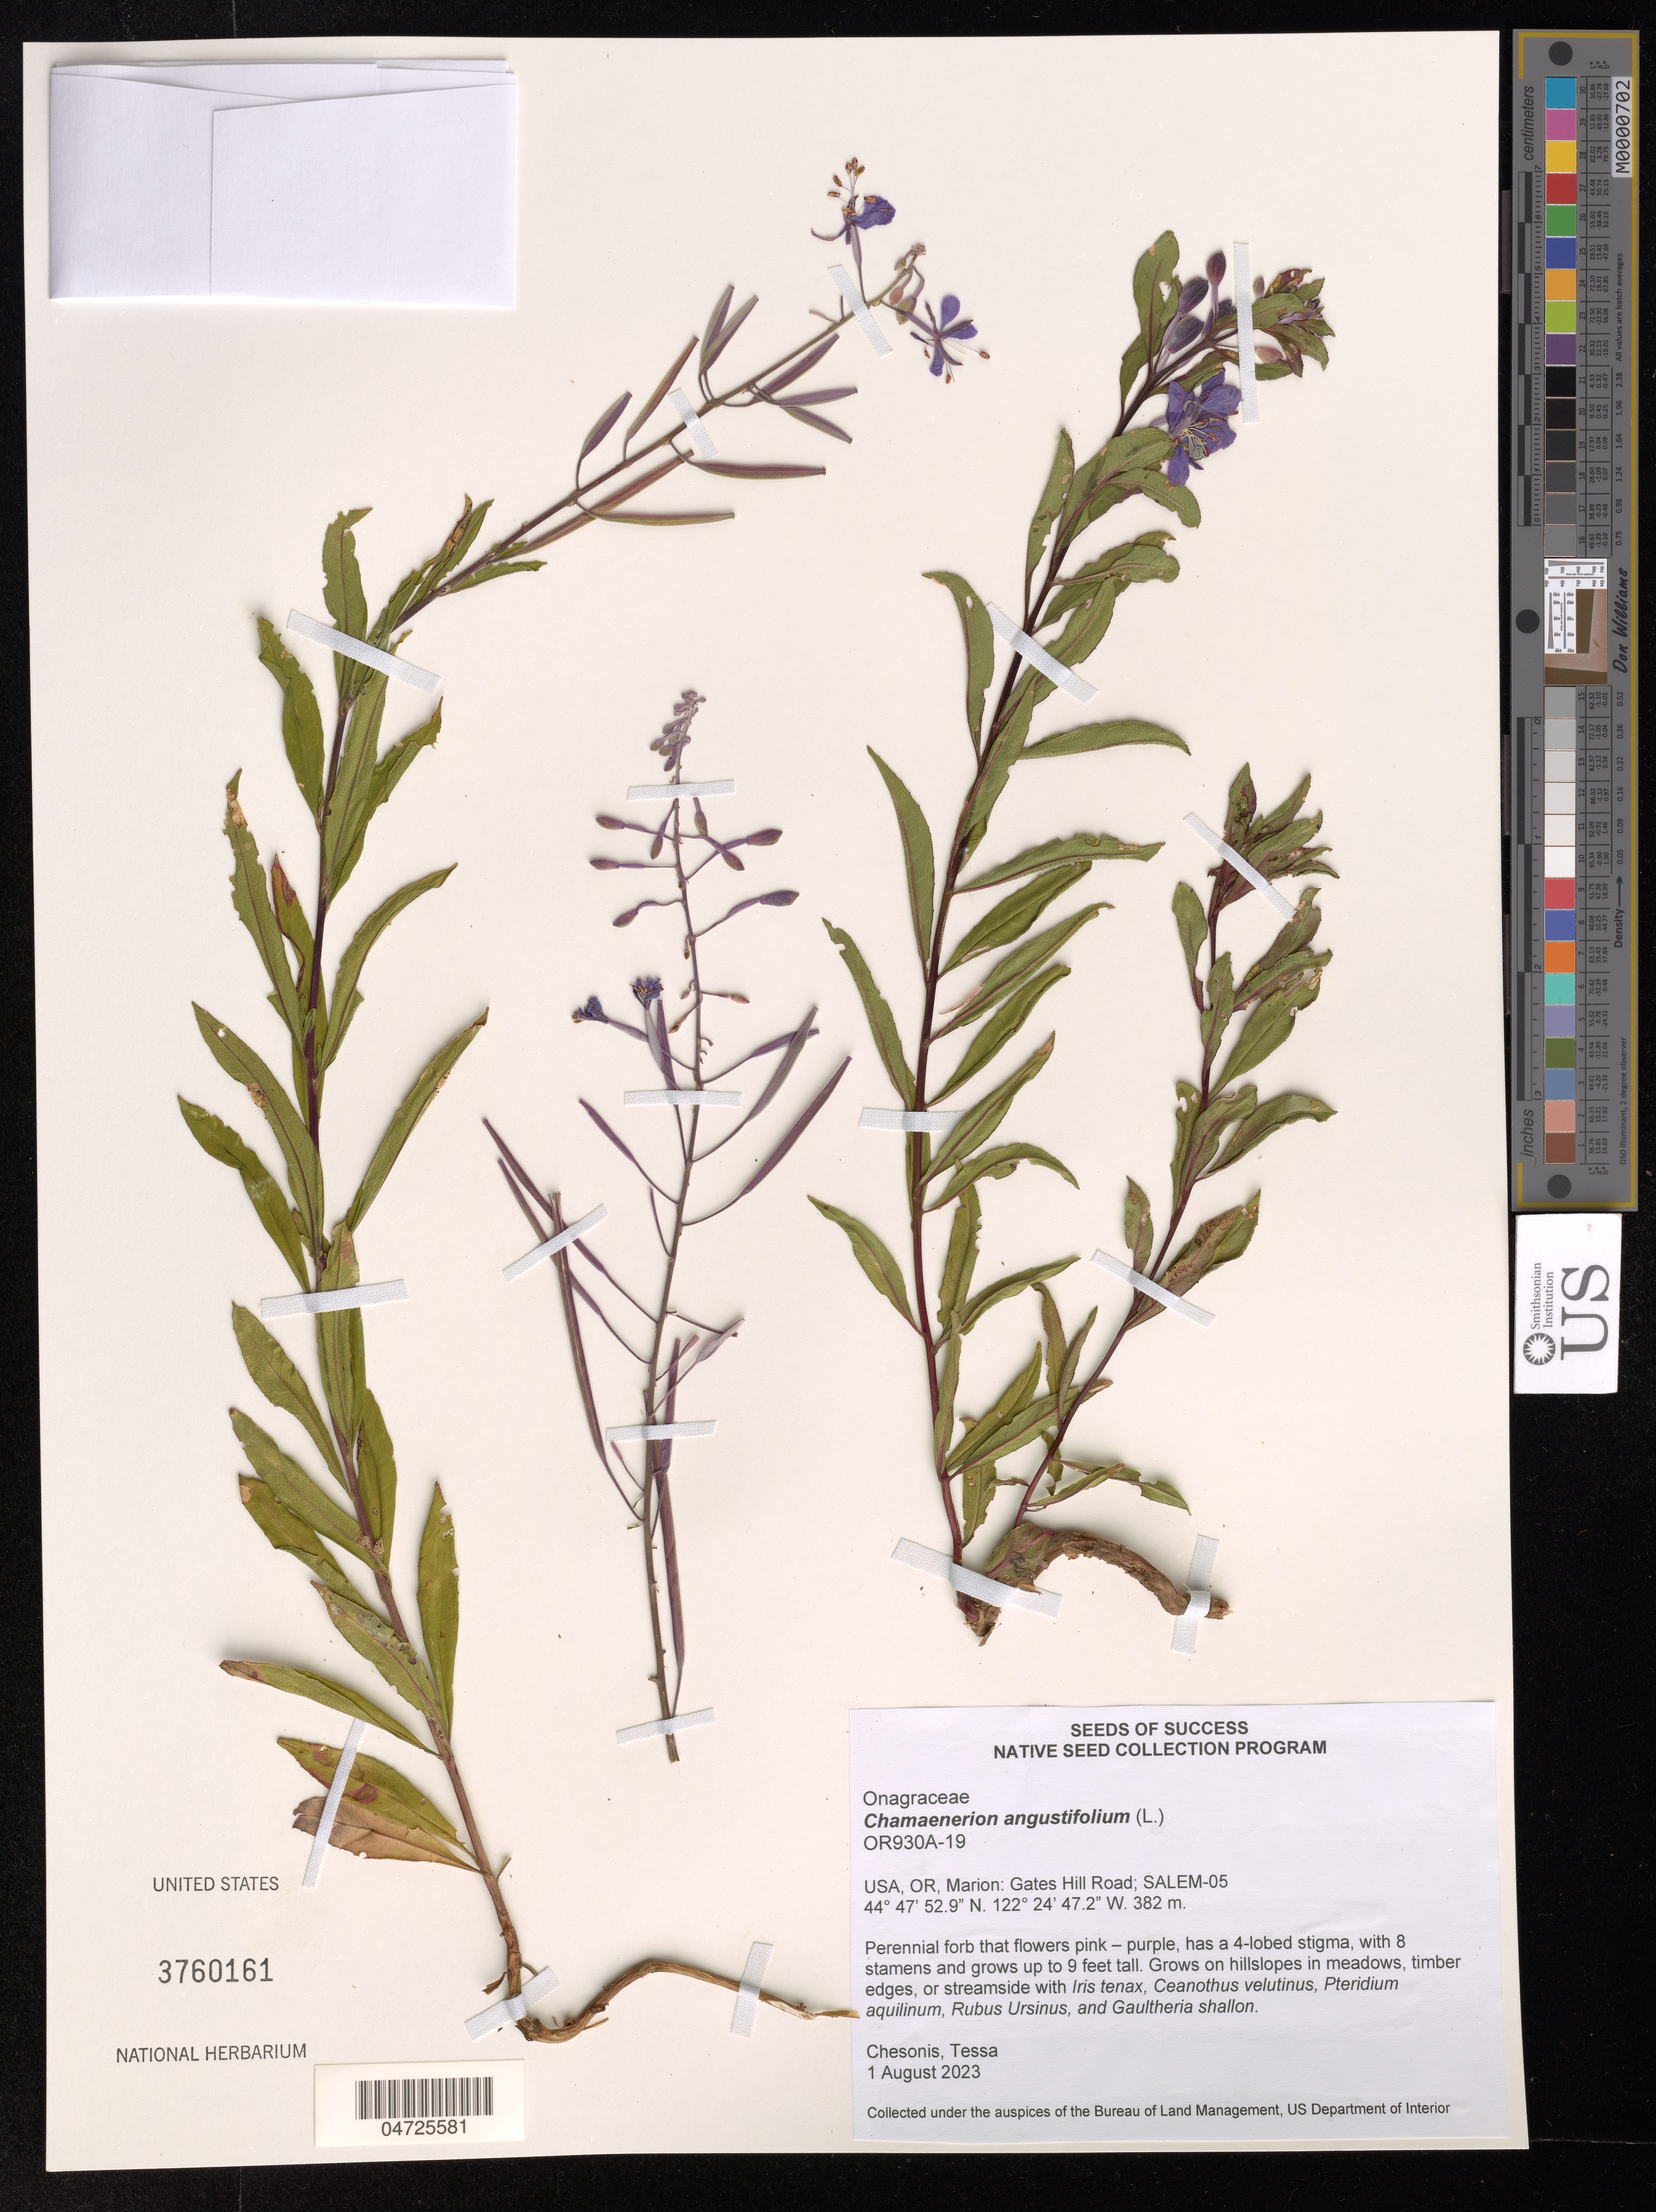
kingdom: Plantae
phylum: Tracheophyta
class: Magnoliopsida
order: Myrtales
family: Onagraceae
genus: Chamaenerion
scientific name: Chamaenerion angustifolium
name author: (L.) Scop.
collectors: T. Chesonis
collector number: OR930A-19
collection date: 2023-08-01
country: United States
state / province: Oregon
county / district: Marion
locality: Marion: Gates Hill Road; SALEM-05.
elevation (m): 382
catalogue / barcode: US 3760161